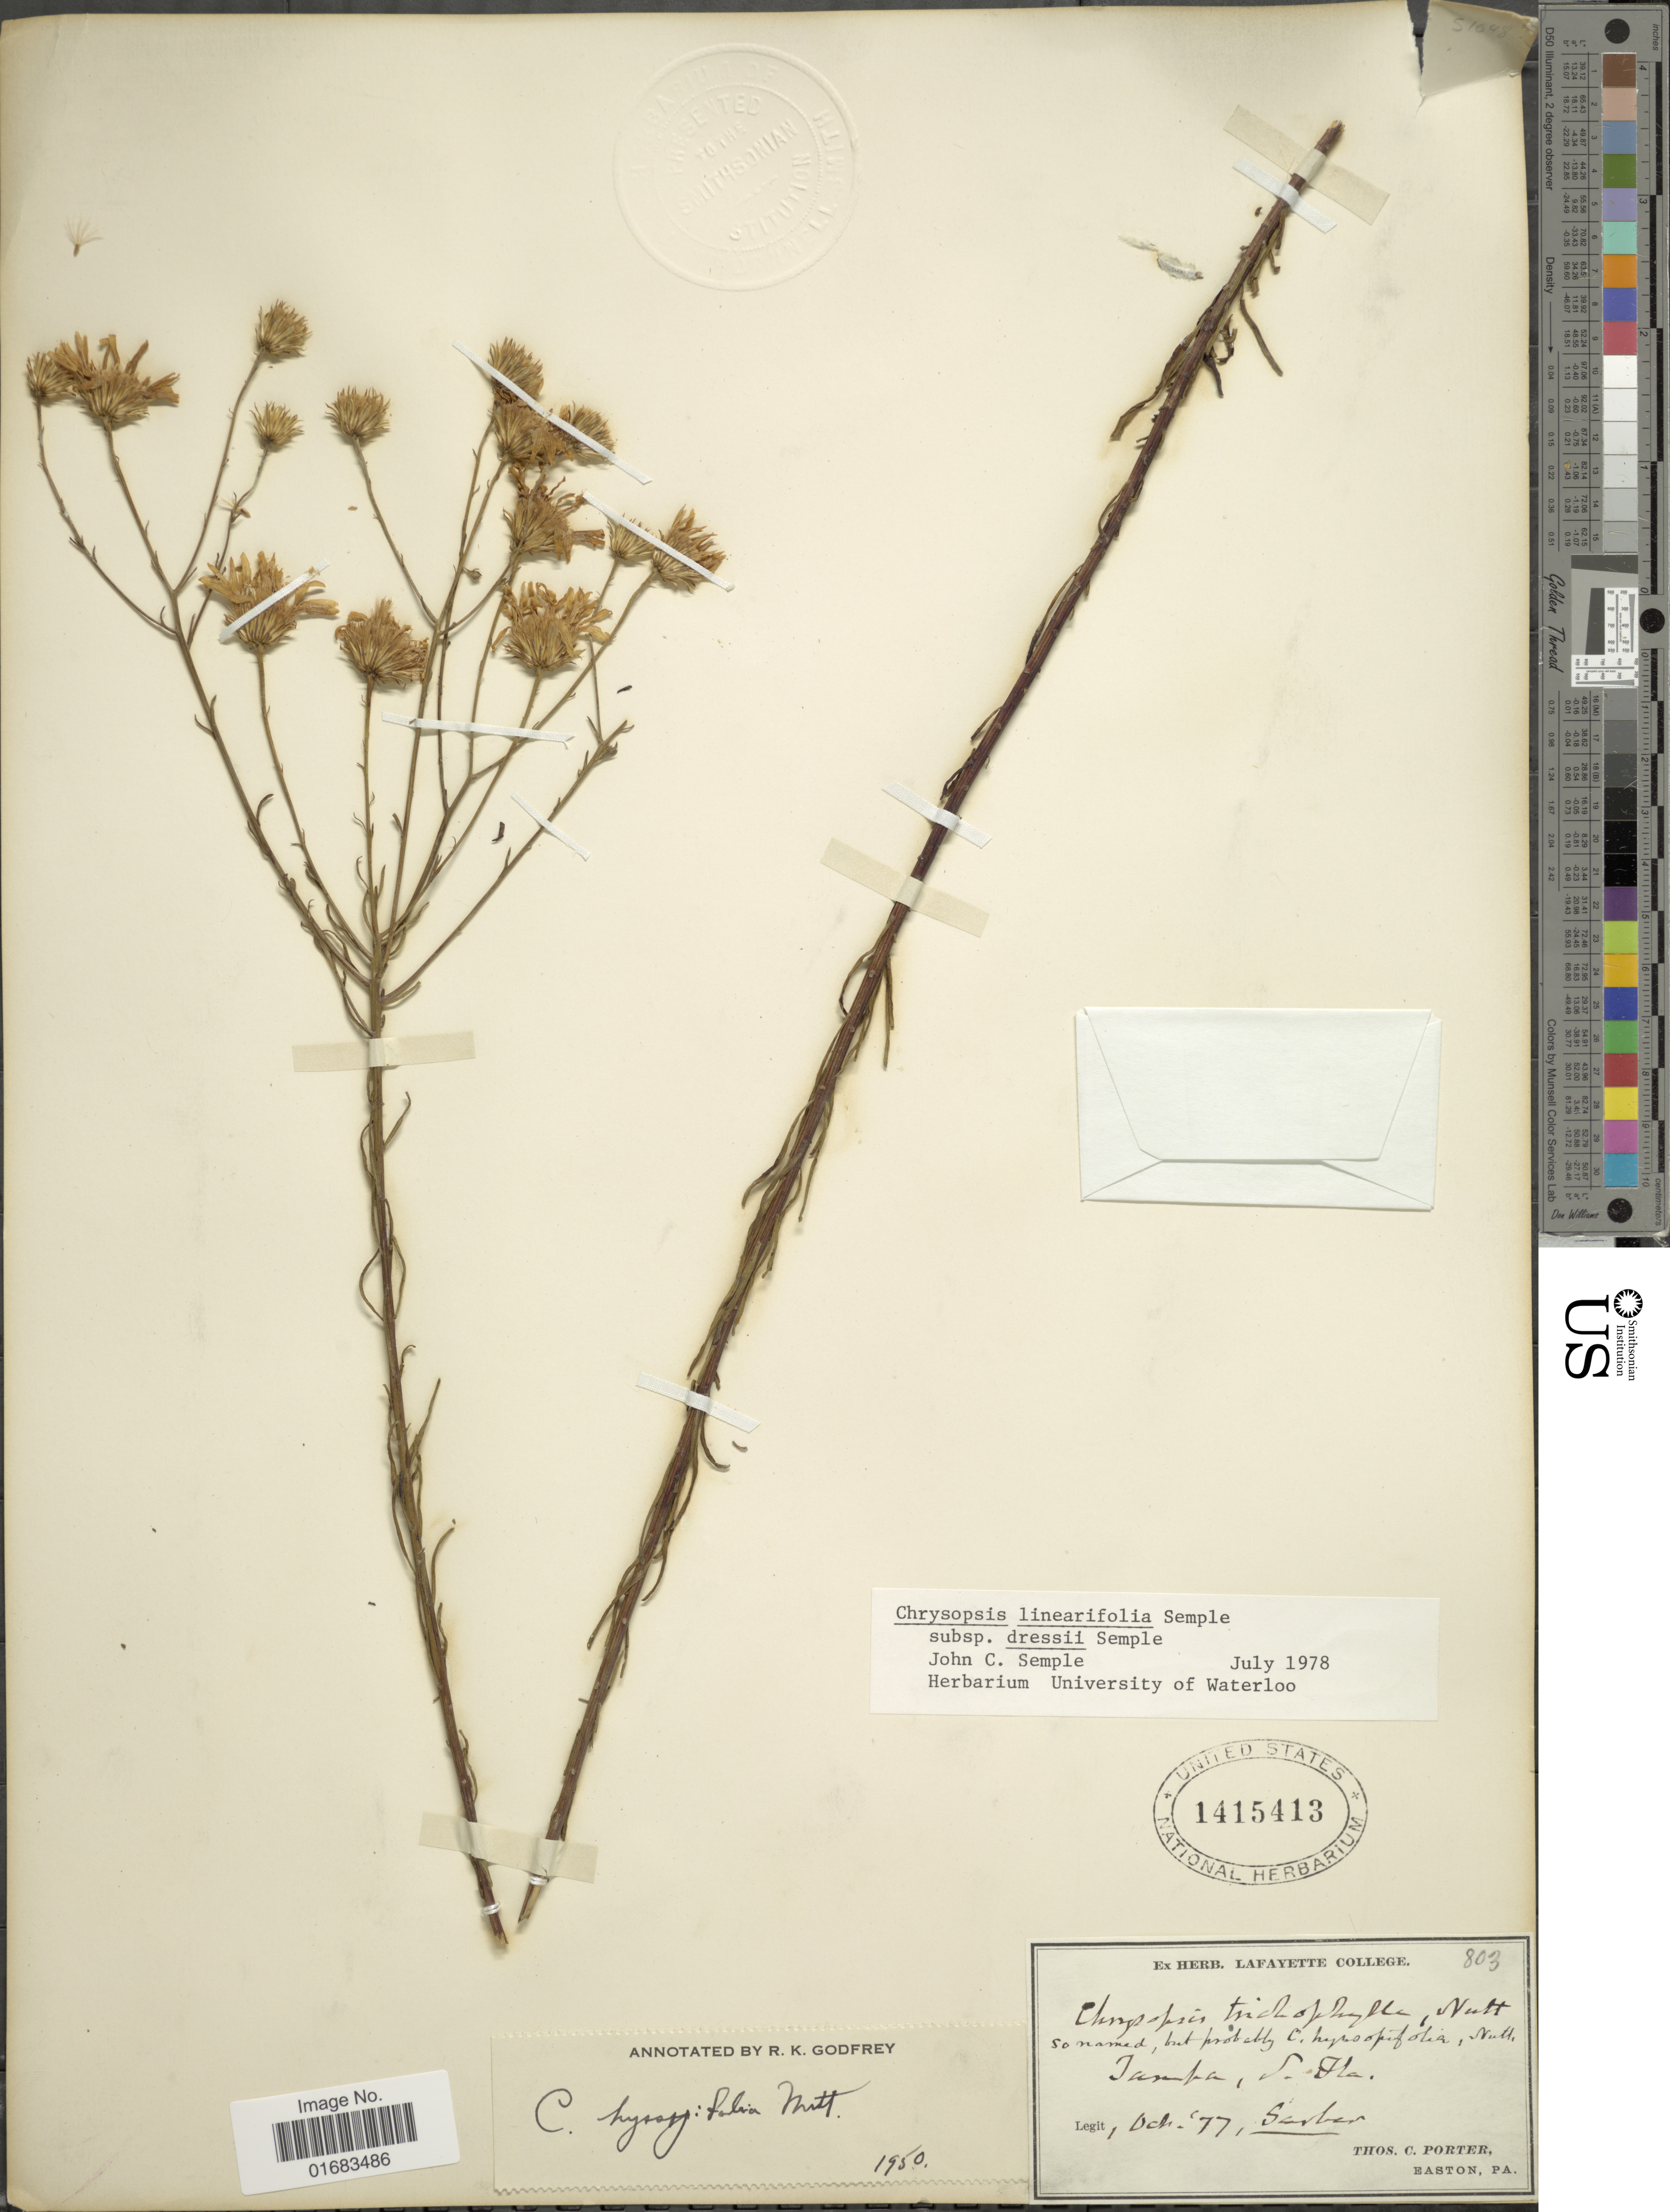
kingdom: Plantae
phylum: Tracheophyta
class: Magnoliopsida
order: Asterales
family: Asteraceae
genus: Chrysopsis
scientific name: Chrysopsis linearifolia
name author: Semple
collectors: T. C. Porter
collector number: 803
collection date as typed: Transcribed d/m/y: 1/10/77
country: United States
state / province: Florida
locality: Tampa, S. Florida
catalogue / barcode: US 1415413